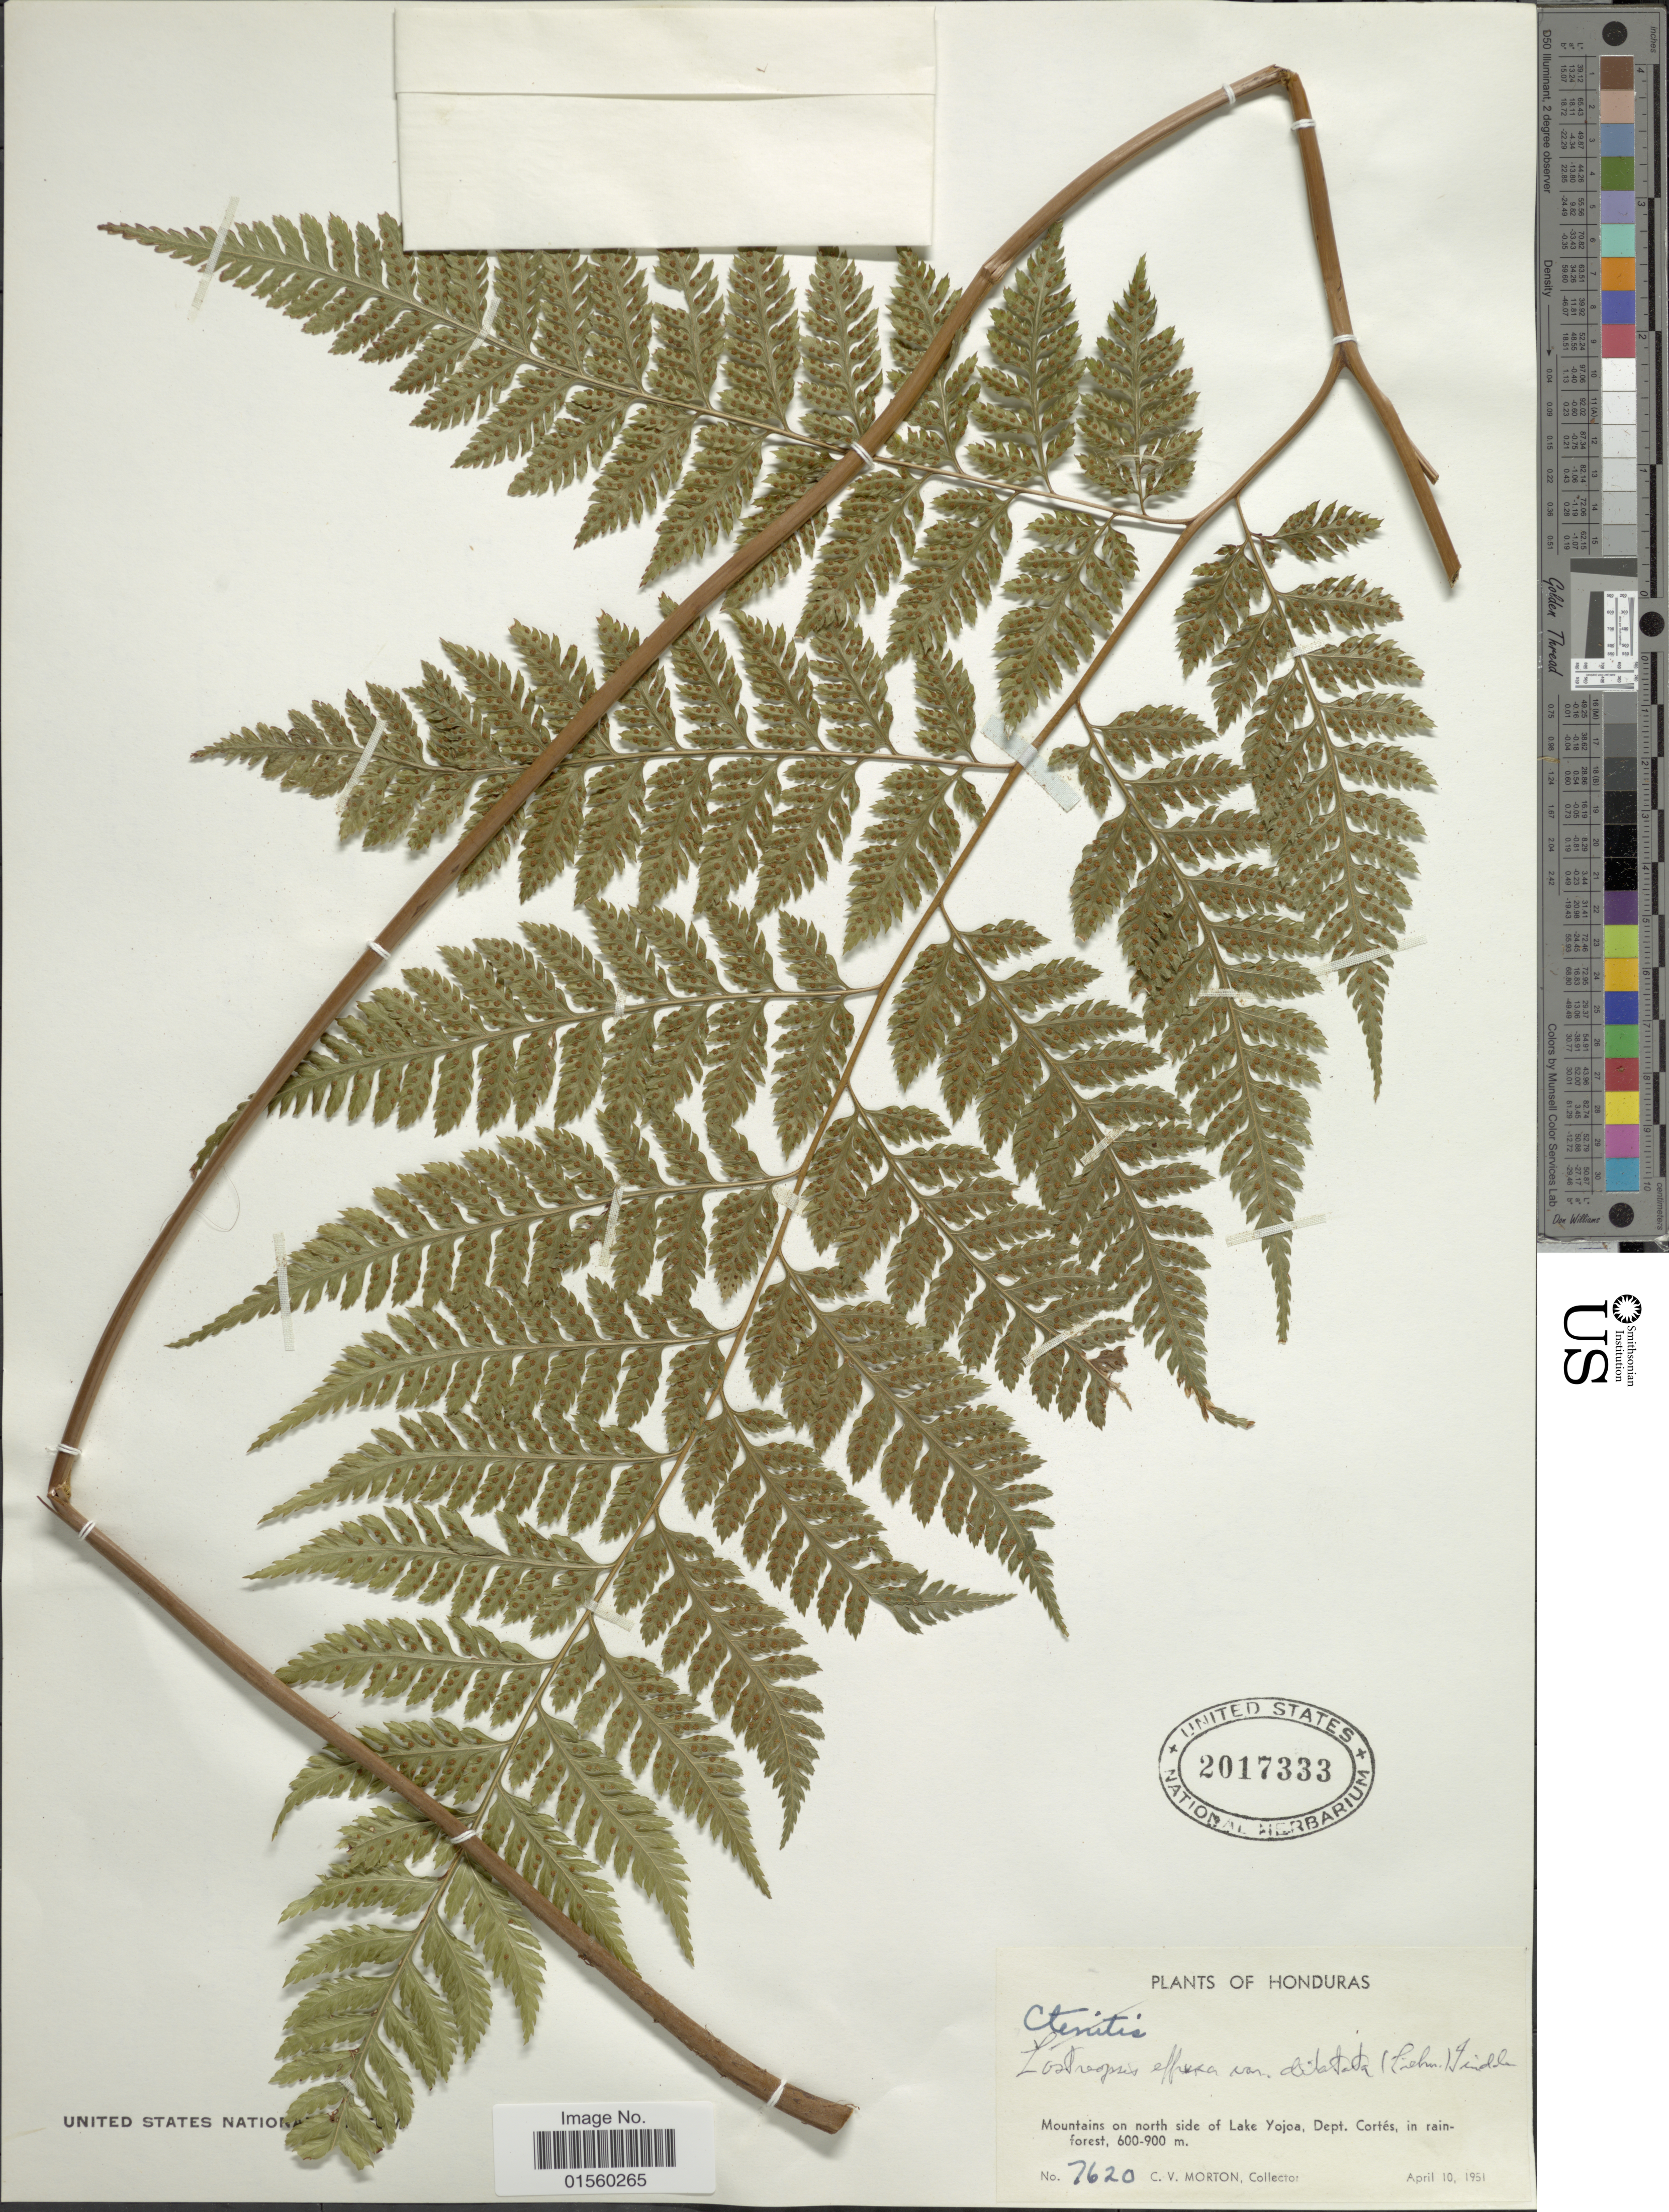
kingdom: Plantae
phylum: Tracheophyta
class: Polypodiopsida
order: Polypodiales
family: Dryopteridaceae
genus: Parapolystichum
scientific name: Parapolystichum effusum var. effusum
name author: (Sw.) Ching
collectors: C. V. Morton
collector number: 7620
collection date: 1951-04-10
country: Honduras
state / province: Cortés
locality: Mountains on north side of Lake Yojoa, in rain forest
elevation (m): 600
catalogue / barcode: US 2017333